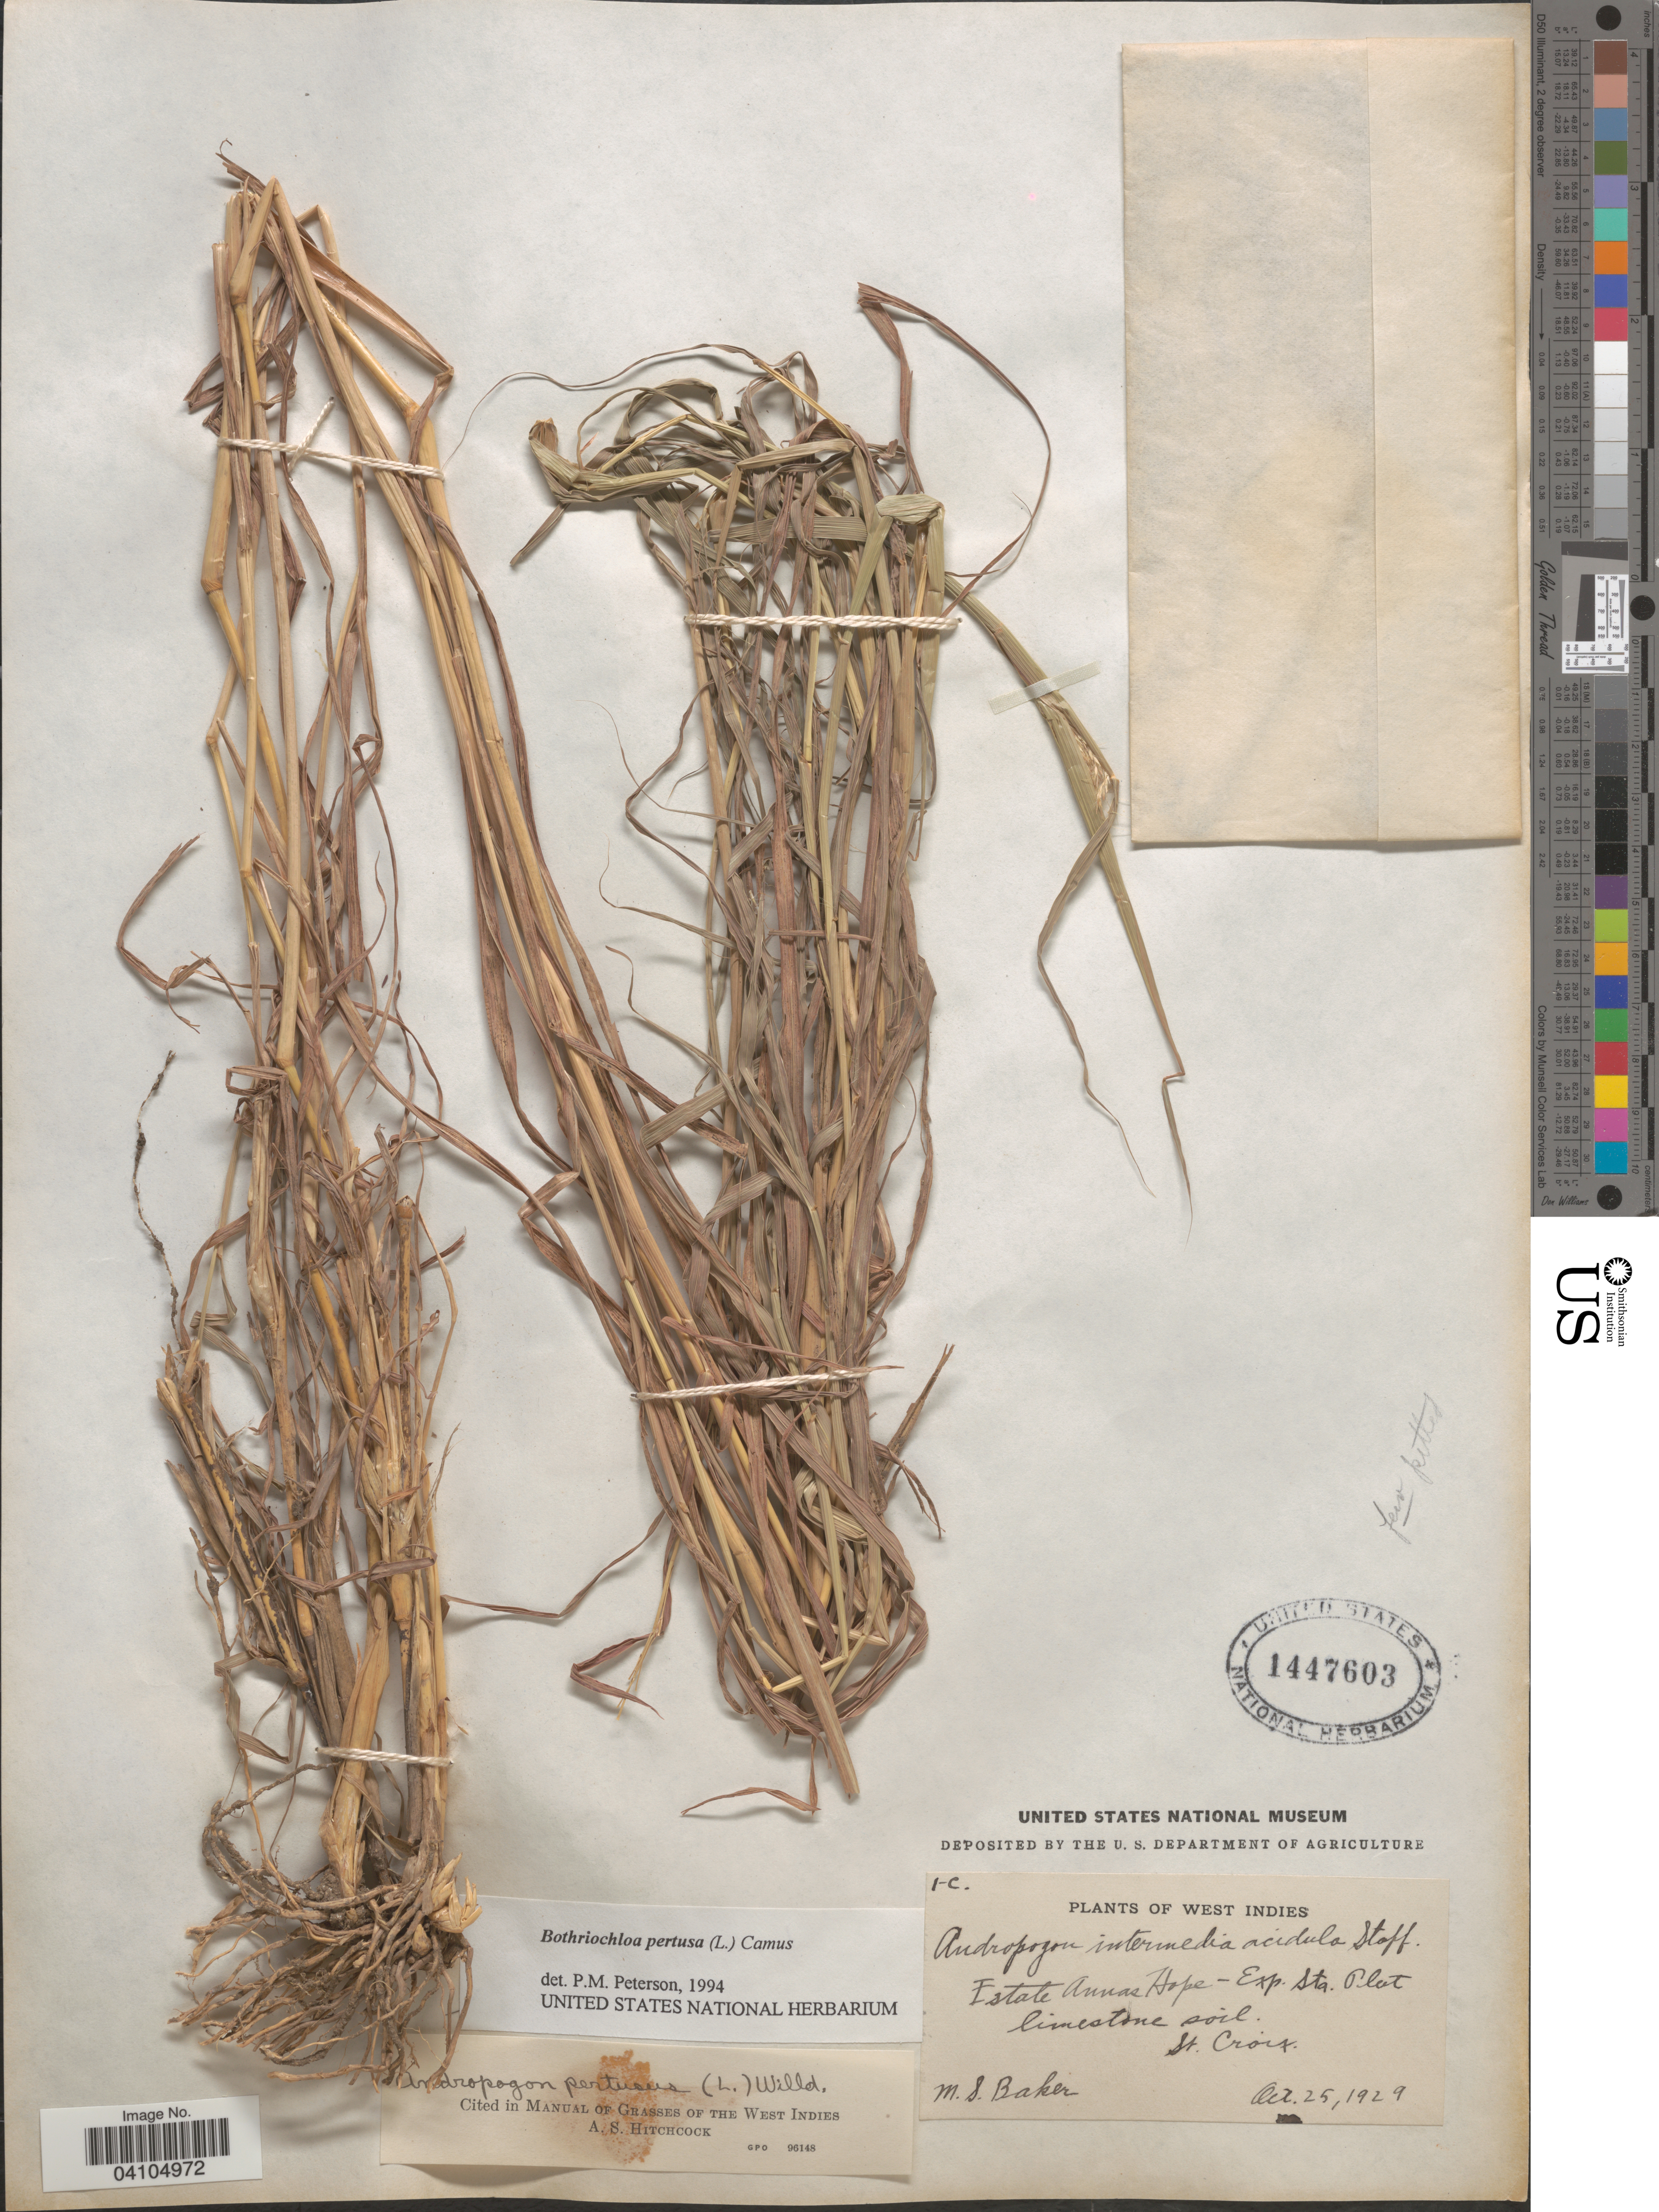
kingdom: Plantae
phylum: Tracheophyta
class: Liliopsida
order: Poales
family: Poaceae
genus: Bothriochloa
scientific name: Bothriochloa pertusa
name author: (L.) A. Camus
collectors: M. S. Baker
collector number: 1-C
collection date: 1929-10-25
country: U.S. Virgin Islands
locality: Estate Annas Hope - Exp. Sta. Plot. St. Croix.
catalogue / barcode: US 1447603